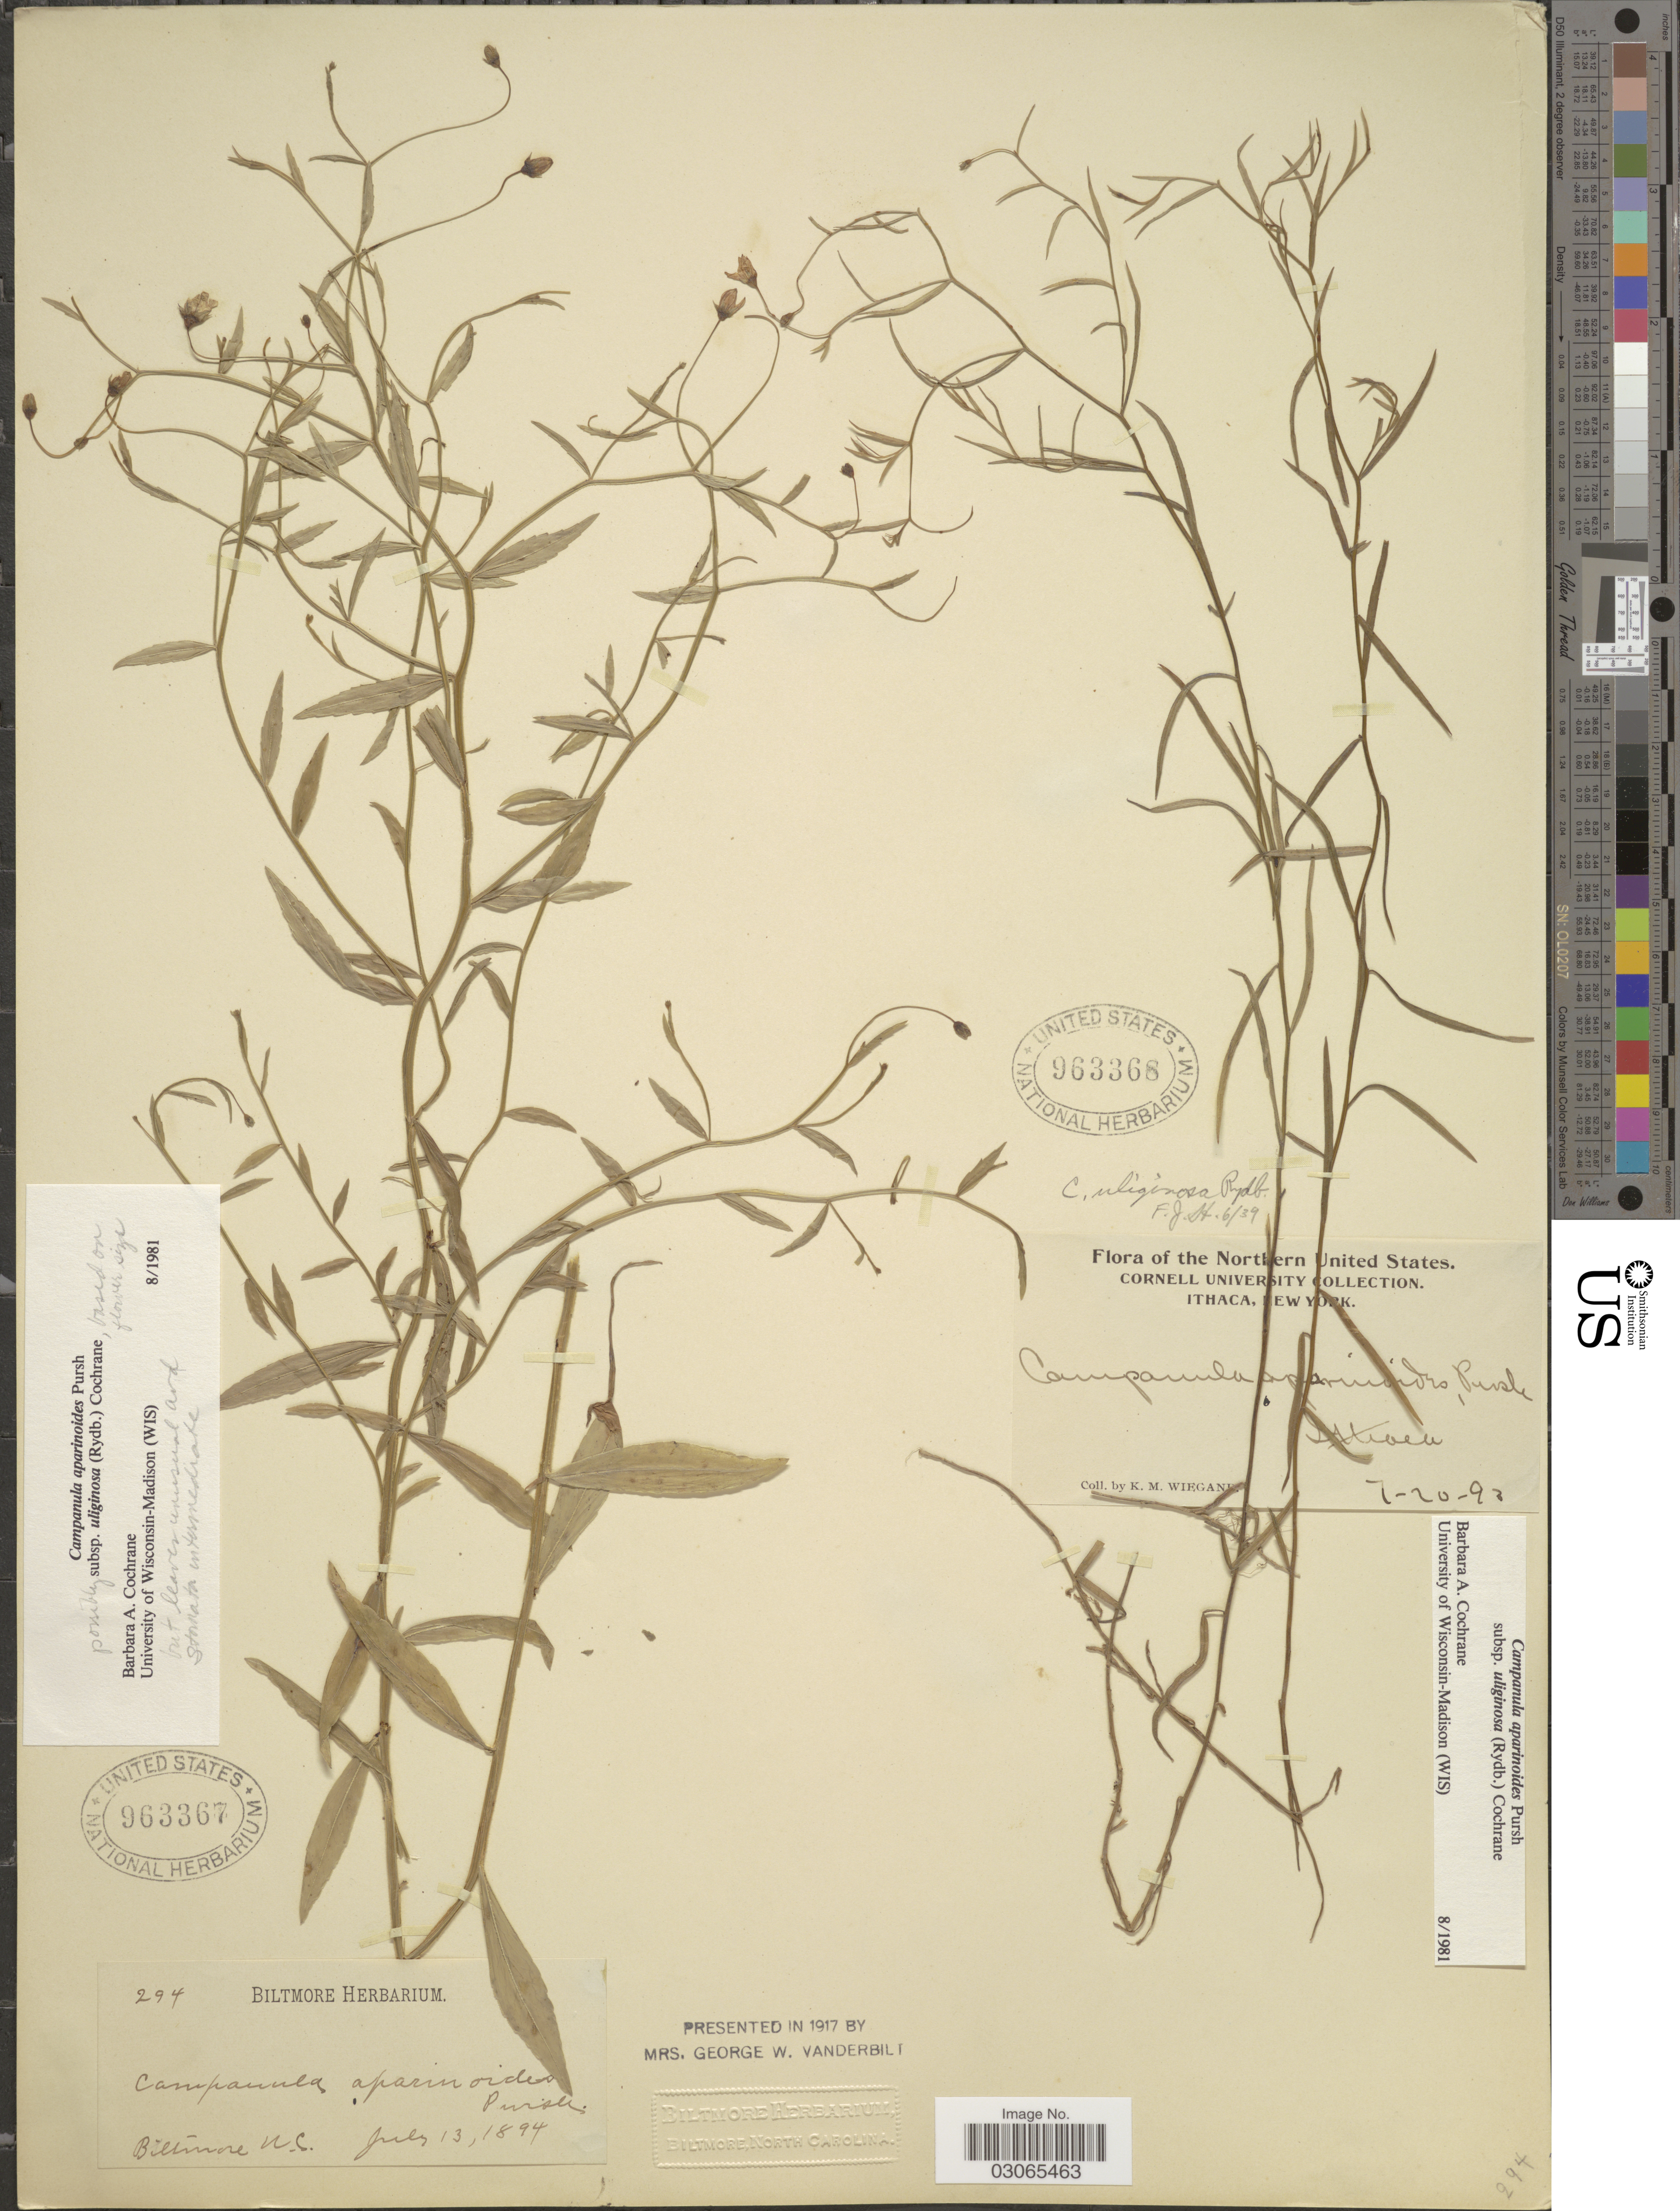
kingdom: Plantae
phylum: Tracheophyta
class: Magnoliopsida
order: Asterales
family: Campanulaceae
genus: Campanula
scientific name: Campanula aparinoides var. uliginosa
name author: (Rydb.) Gleason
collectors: K. M. Wiegand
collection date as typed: Transcribed d/m/y: 20/7/93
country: United States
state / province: New York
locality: Ithaca.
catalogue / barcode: US 963368-2